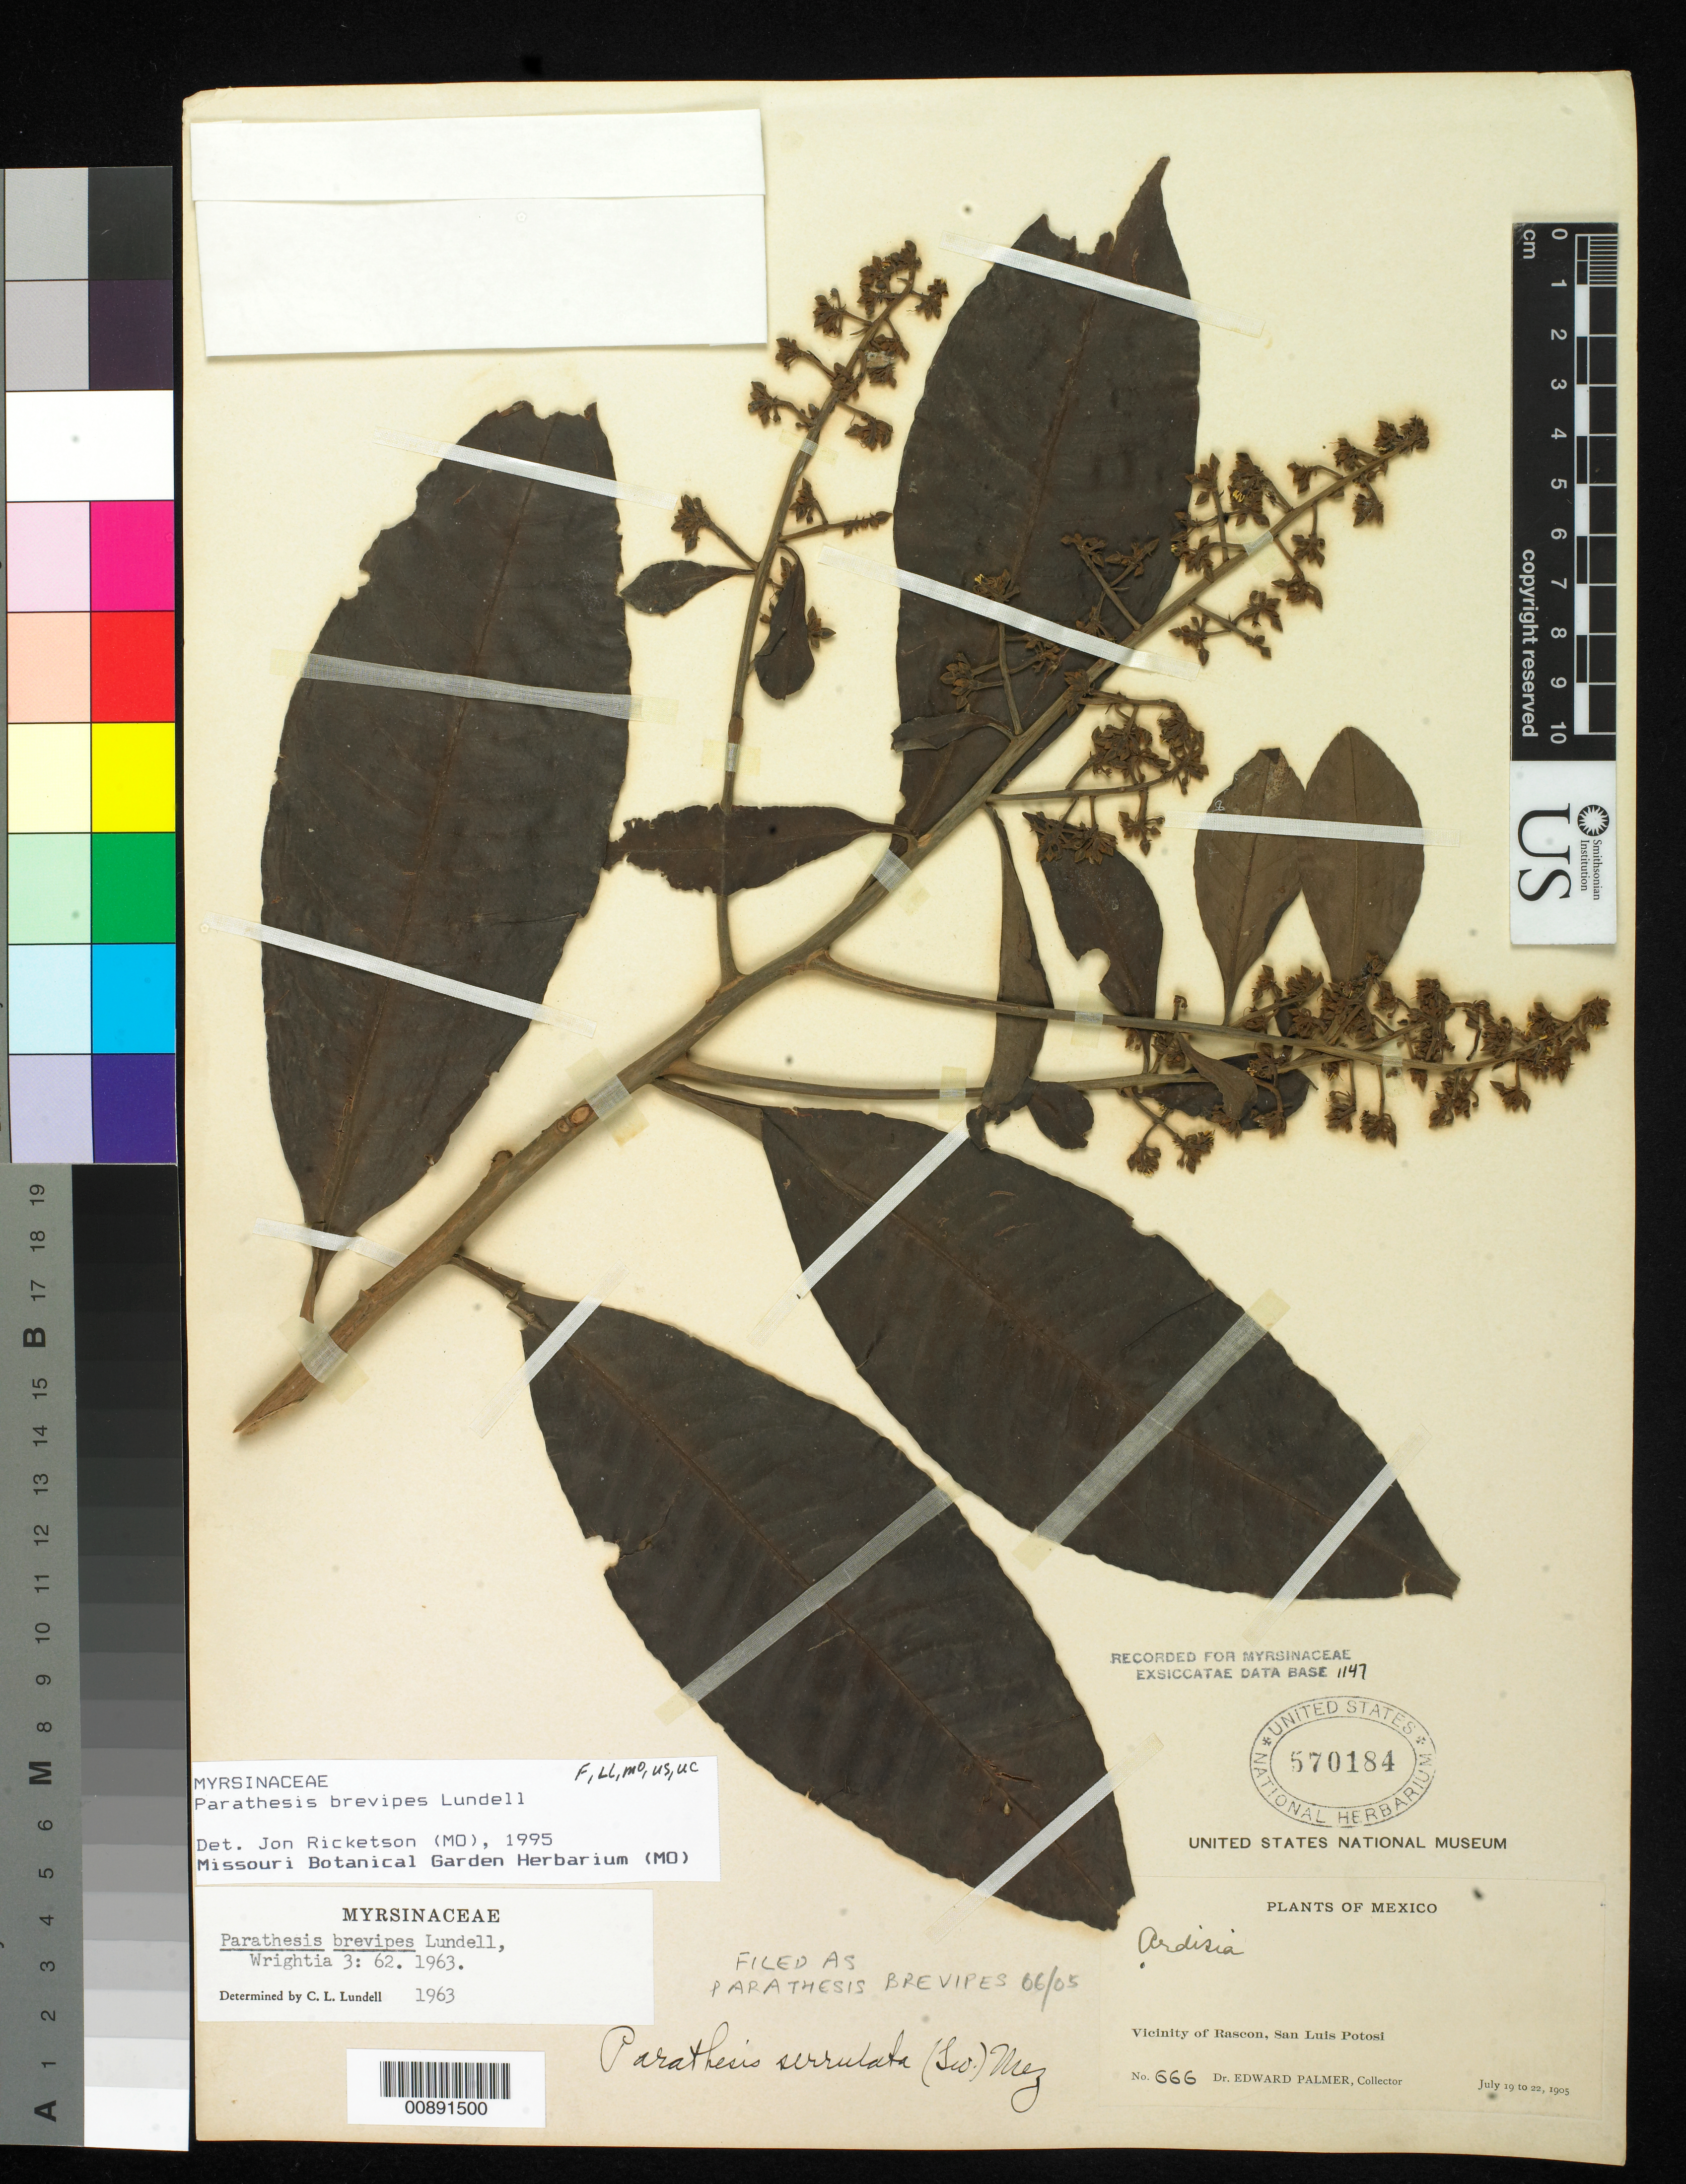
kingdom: Plantae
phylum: Tracheophyta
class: Magnoliopsida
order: Ericales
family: Primulaceae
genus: Parathesis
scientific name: Parathesis brevipes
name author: Lundell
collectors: E. Palmer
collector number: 666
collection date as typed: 19 Jul 1905 to 22 Jul 1905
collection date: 1905-07-19/1905-07-22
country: Mexico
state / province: San Luis Potosí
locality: Rascon, San Luis Potosí.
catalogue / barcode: US 570184